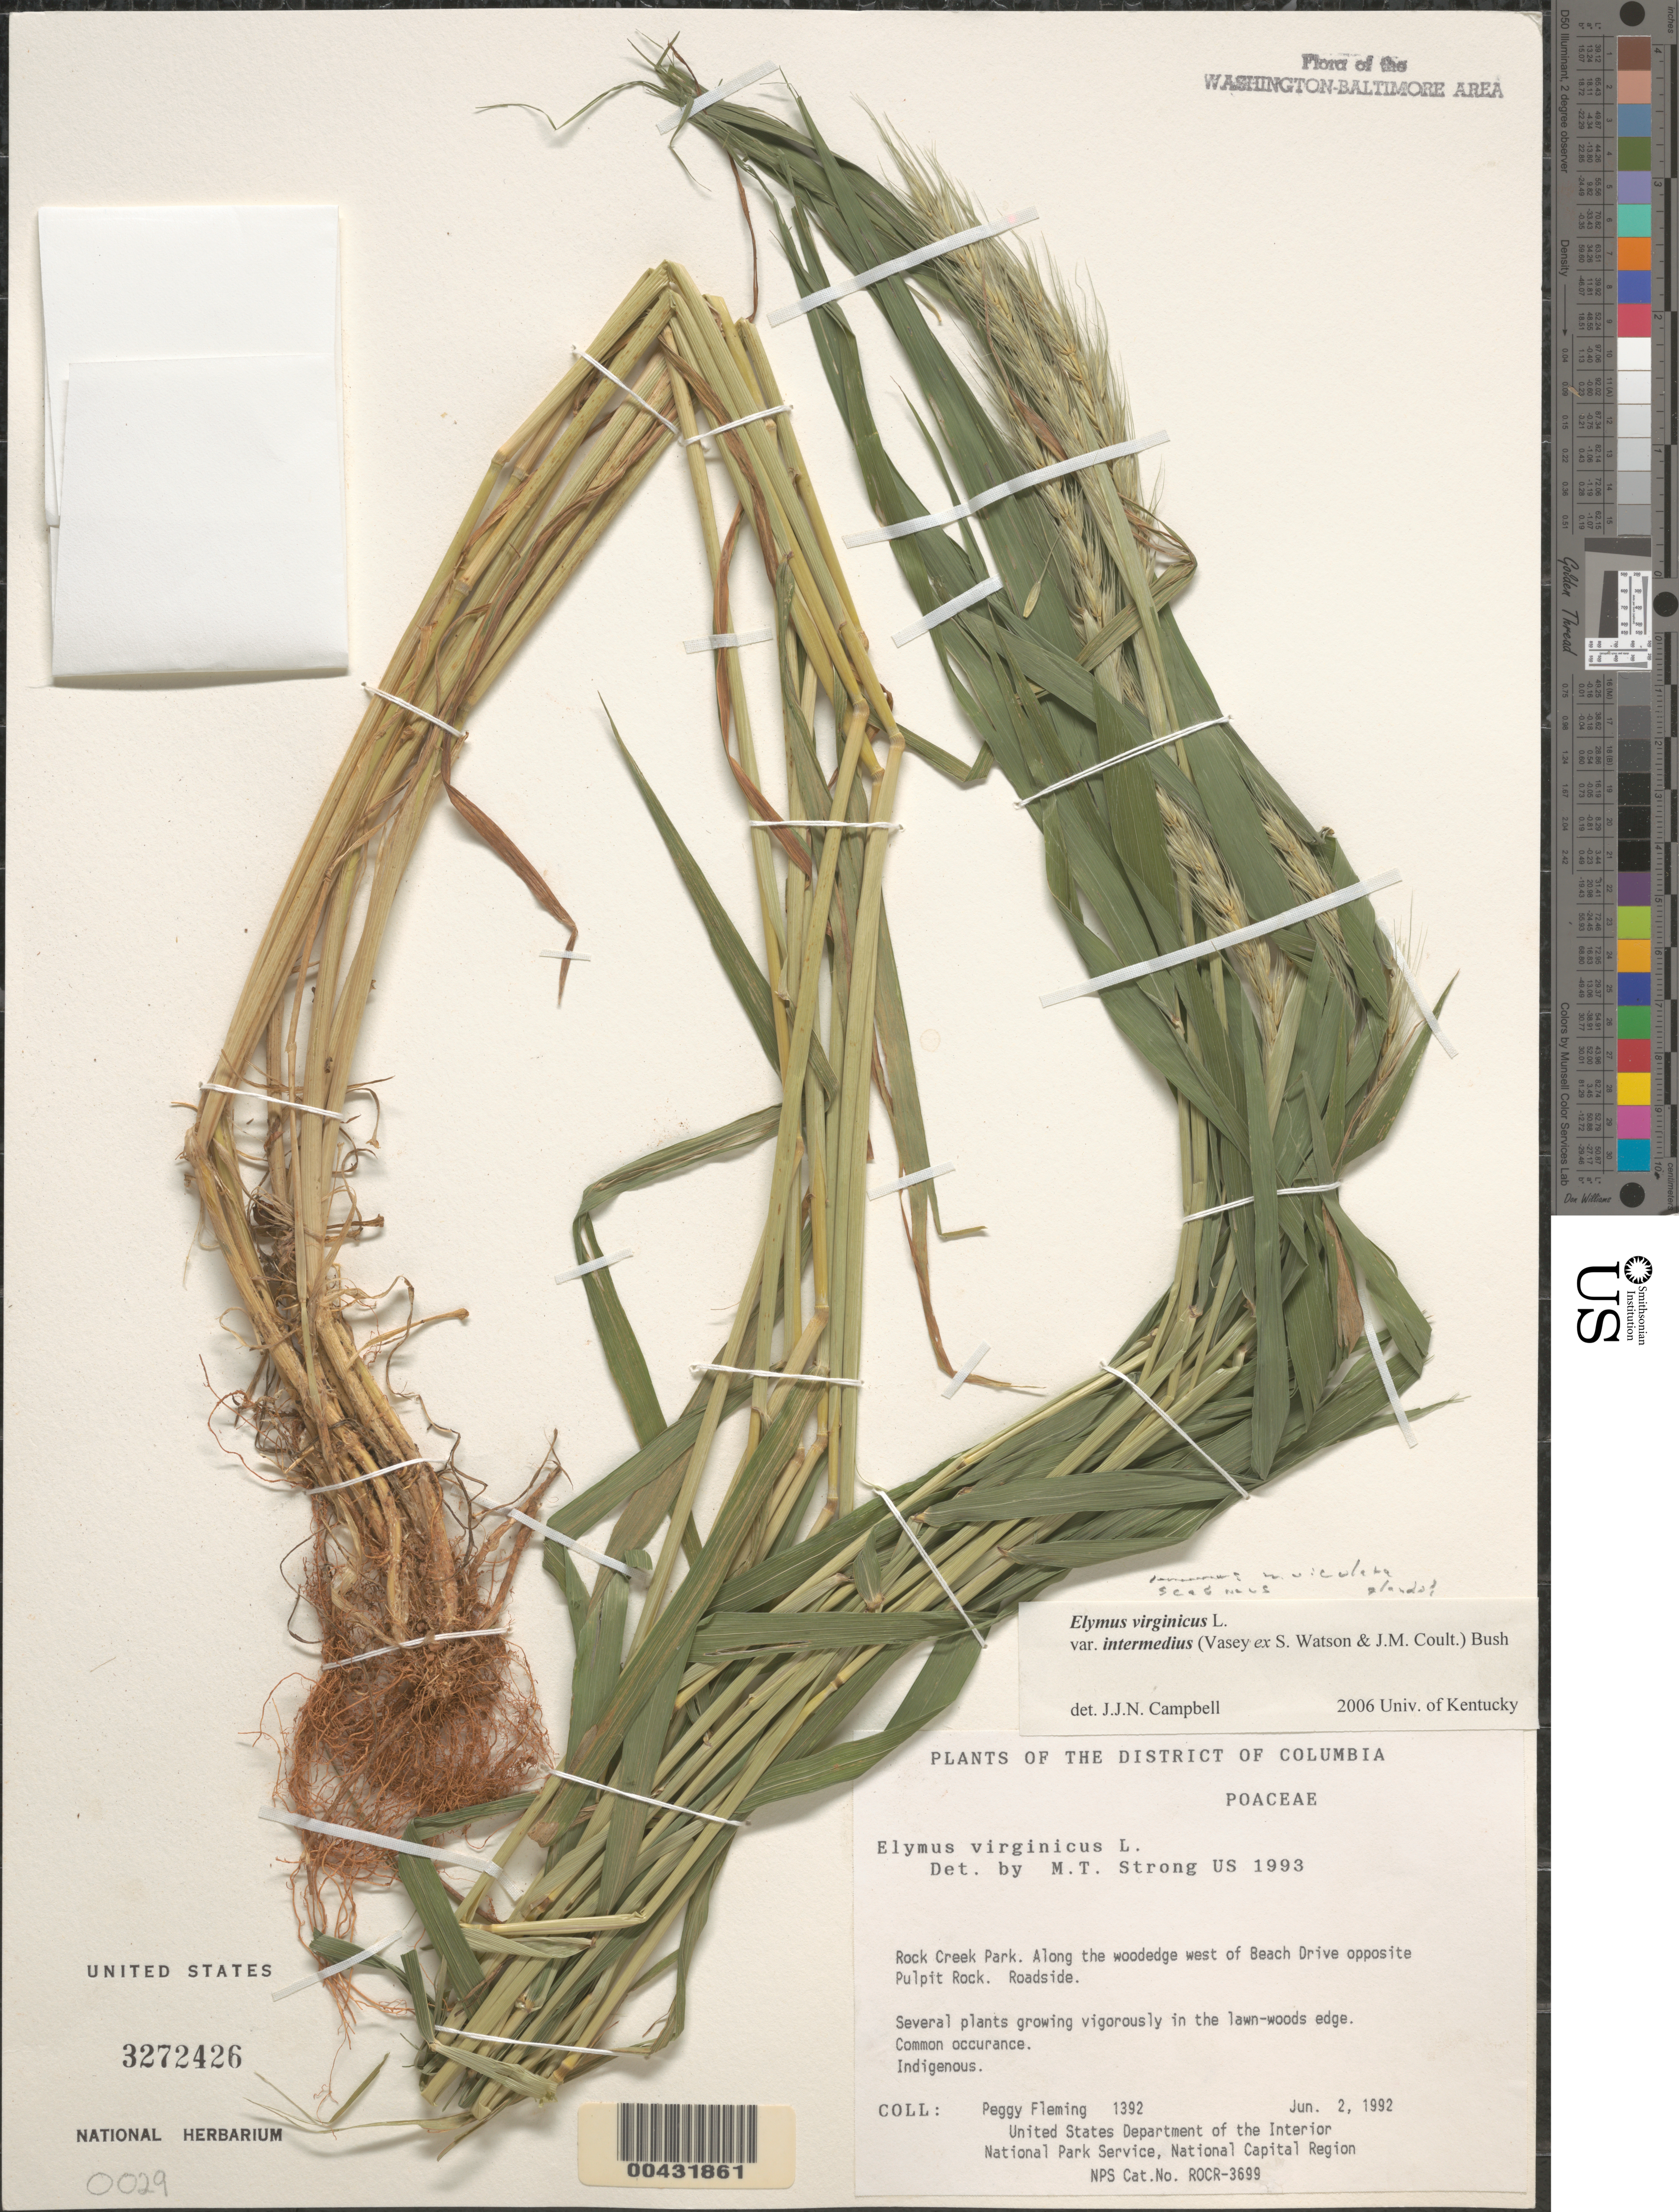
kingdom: Plantae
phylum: Tracheophyta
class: Liliopsida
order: Poales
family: Poaceae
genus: Elymus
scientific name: Elymus virginicus var. intermedius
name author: L.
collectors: P. Fleming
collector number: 1392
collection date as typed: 02 Jun 1992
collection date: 1992-06-02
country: United States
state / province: District of Columbia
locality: Rock Creek Park, W of Beach Drive opposite Pulpit Rock Rock Creek Park and Vicinity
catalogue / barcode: US 3272426